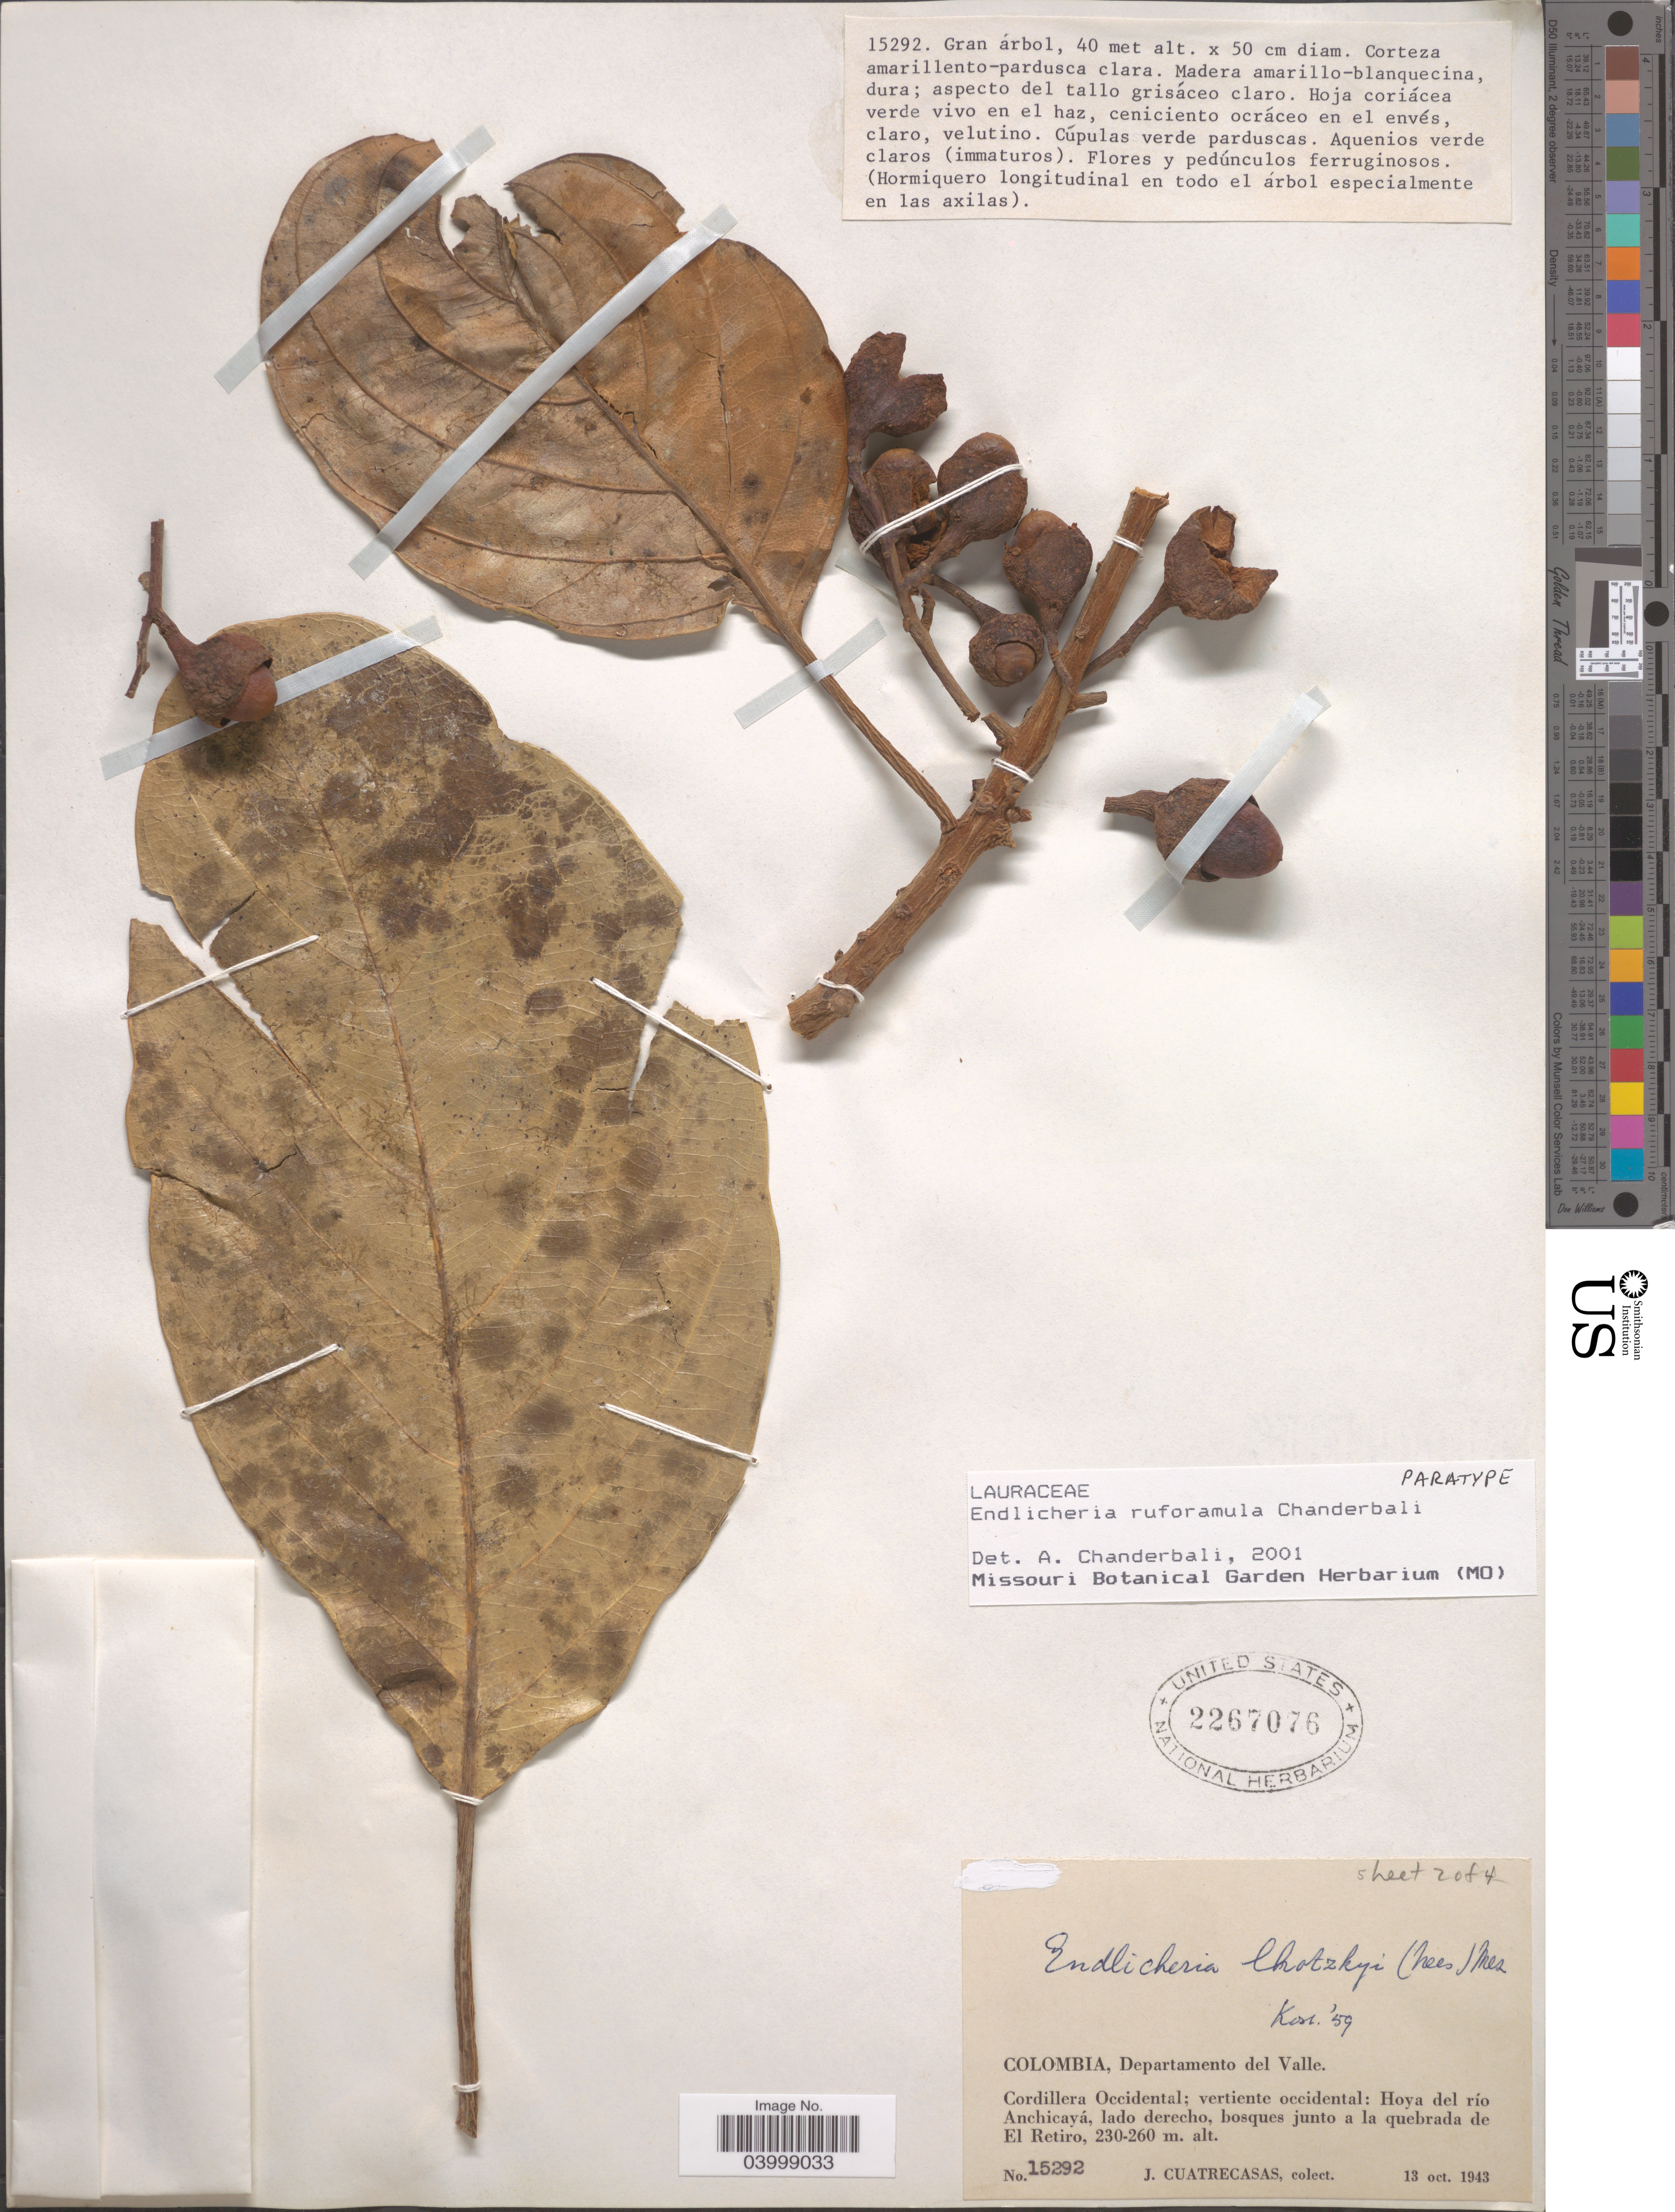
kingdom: Plantae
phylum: Tracheophyta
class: Magnoliopsida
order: Laurales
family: Lauraceae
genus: Endlicheria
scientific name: Endlicheria ruforamula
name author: Chanderb.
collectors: J. Cuatrecasas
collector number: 15292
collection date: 1943-10-13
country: Colombia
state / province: Valle del Cauca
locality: Departamento del Valle. Cordillera Occidental; vertiente occidental: Hoya del río Anchicayá, lado derecho, bosques junto a la quebrada de El Retiro.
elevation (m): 230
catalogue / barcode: US 2267076